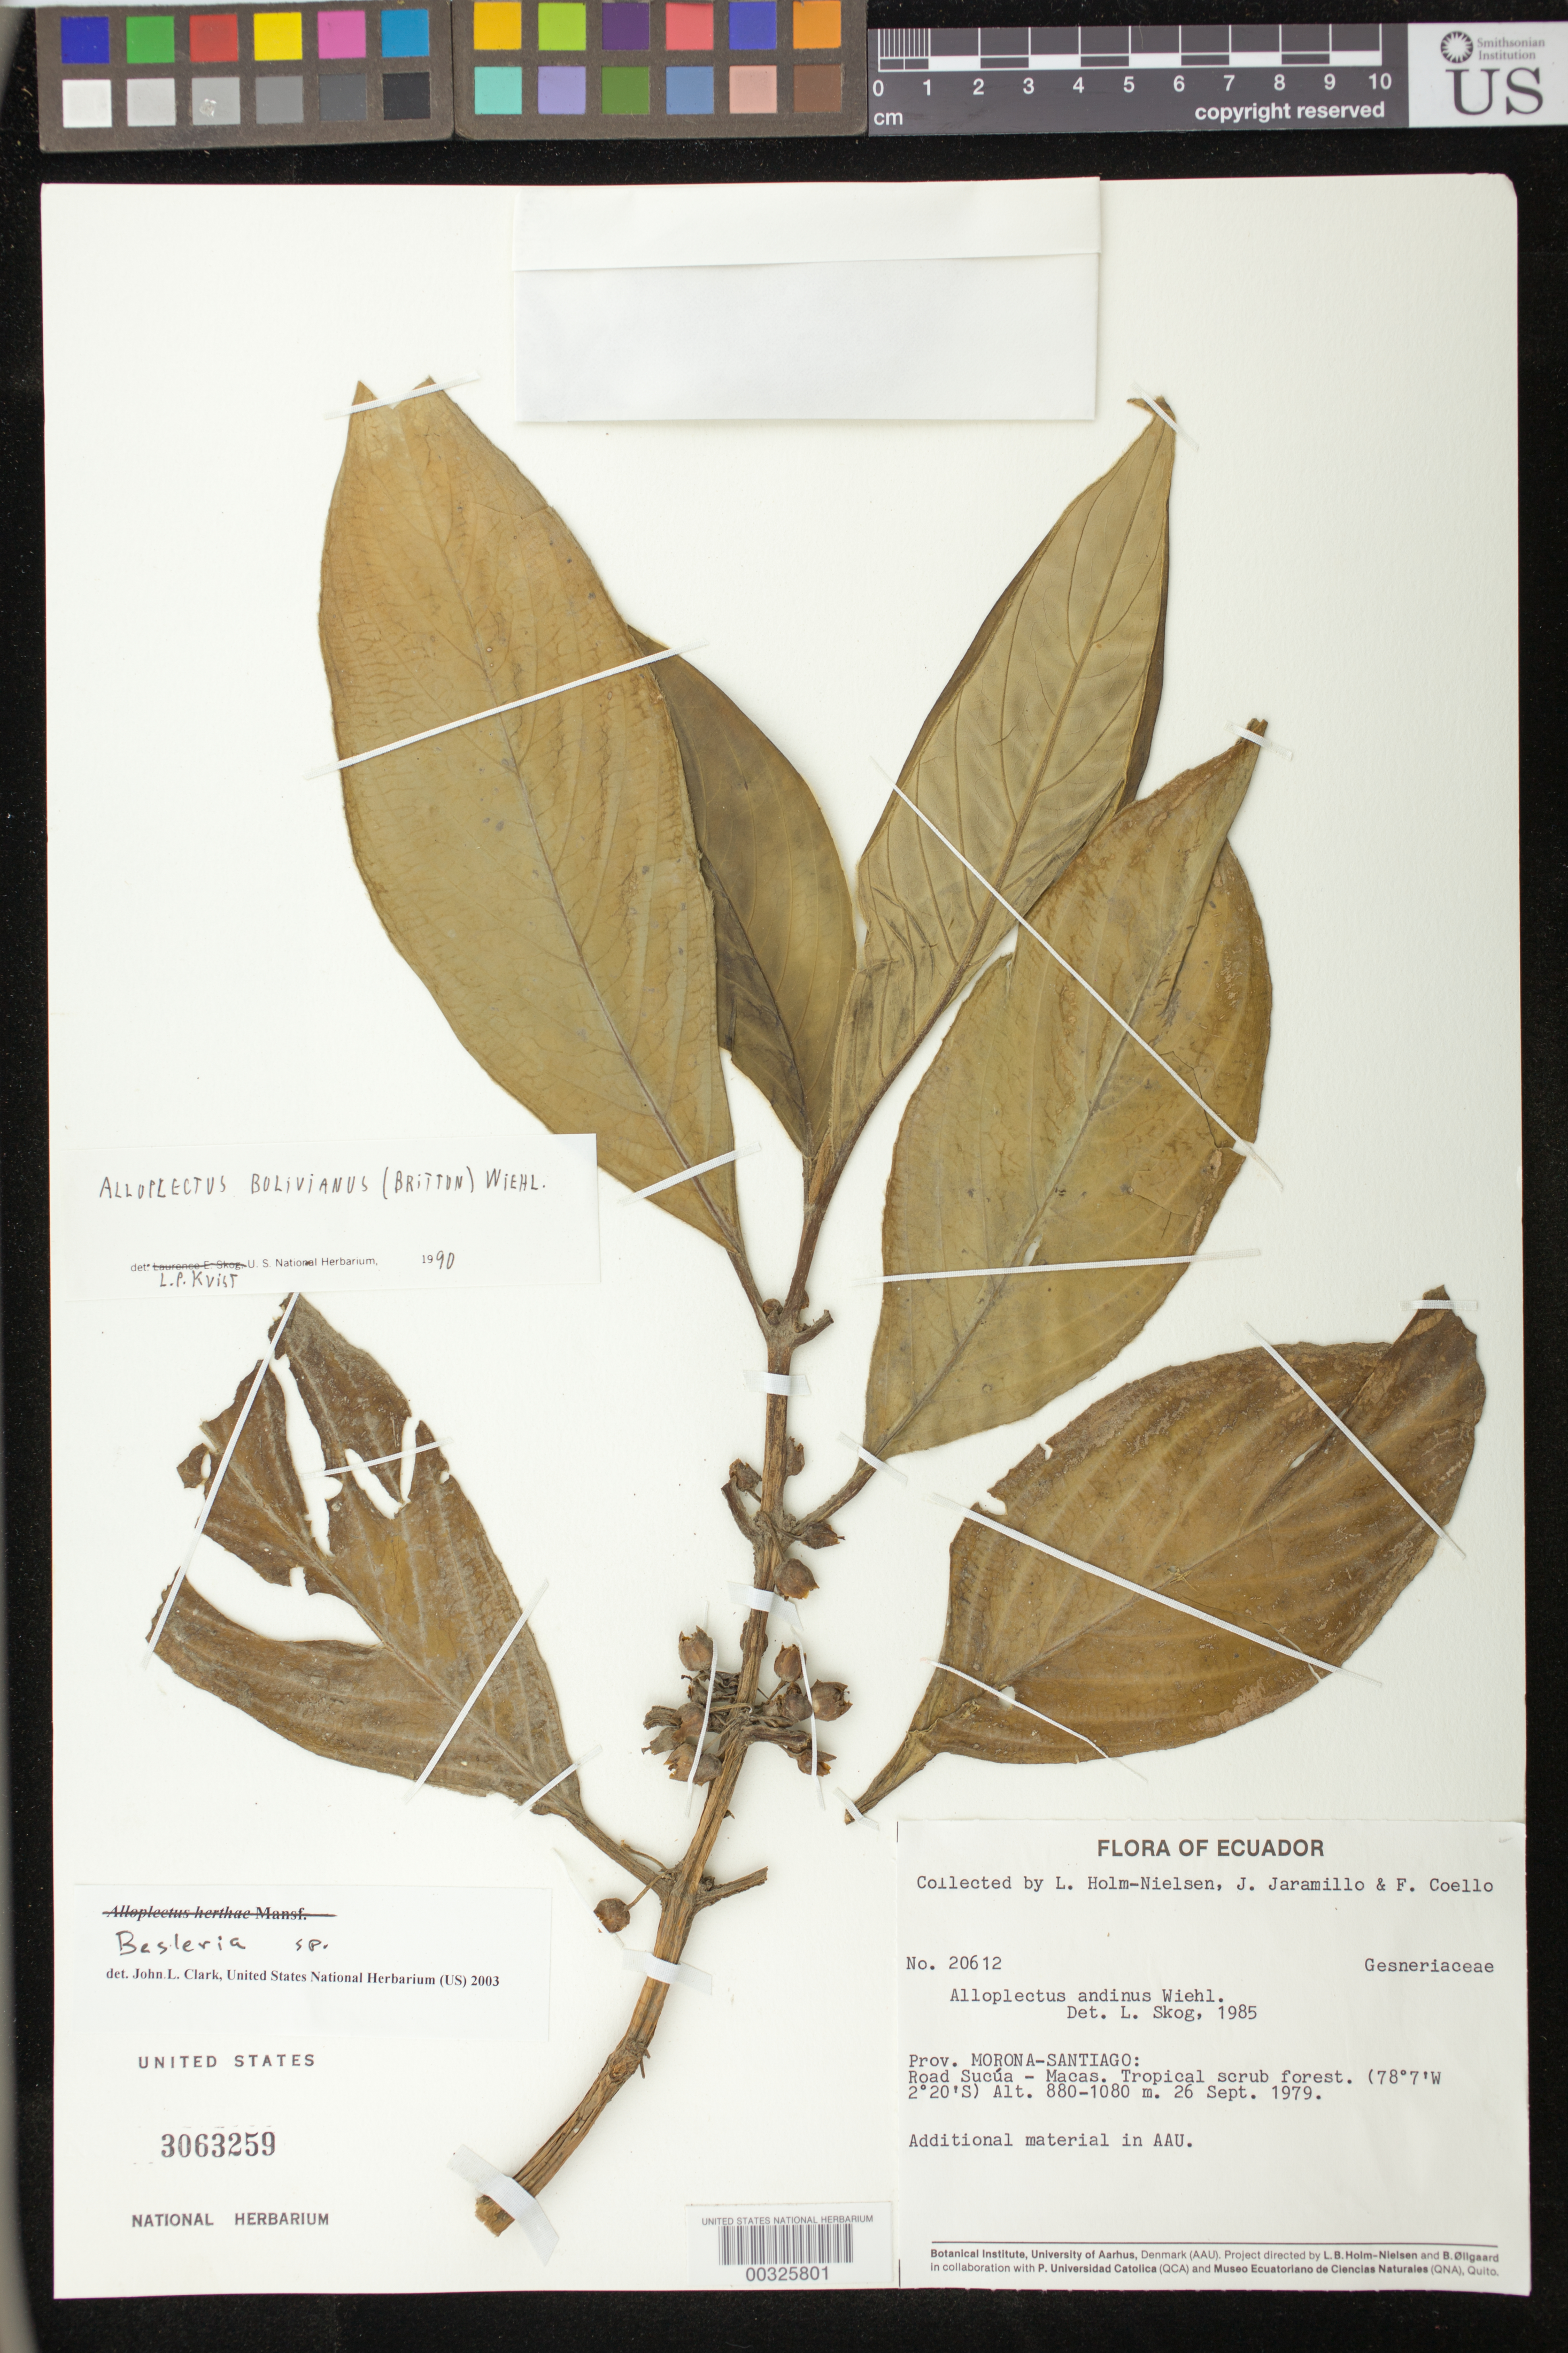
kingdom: Plantae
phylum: Tracheophyta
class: Magnoliopsida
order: Lamiales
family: Gesneriaceae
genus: Besleria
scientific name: Besleria sp.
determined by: Clark, J. L., (SEL), The Marie Selby Botanical Garden (UNITED STATES)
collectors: L. B. Holm-Nielsen, J. L. Jaramillo & F. Coello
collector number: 20612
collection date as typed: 26 Sep 1979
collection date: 1979-09-26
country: Ecuador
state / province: Morona-Santiago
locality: Road Sucua - Macas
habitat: Tropical scrub forest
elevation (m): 880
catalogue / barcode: US 3063259